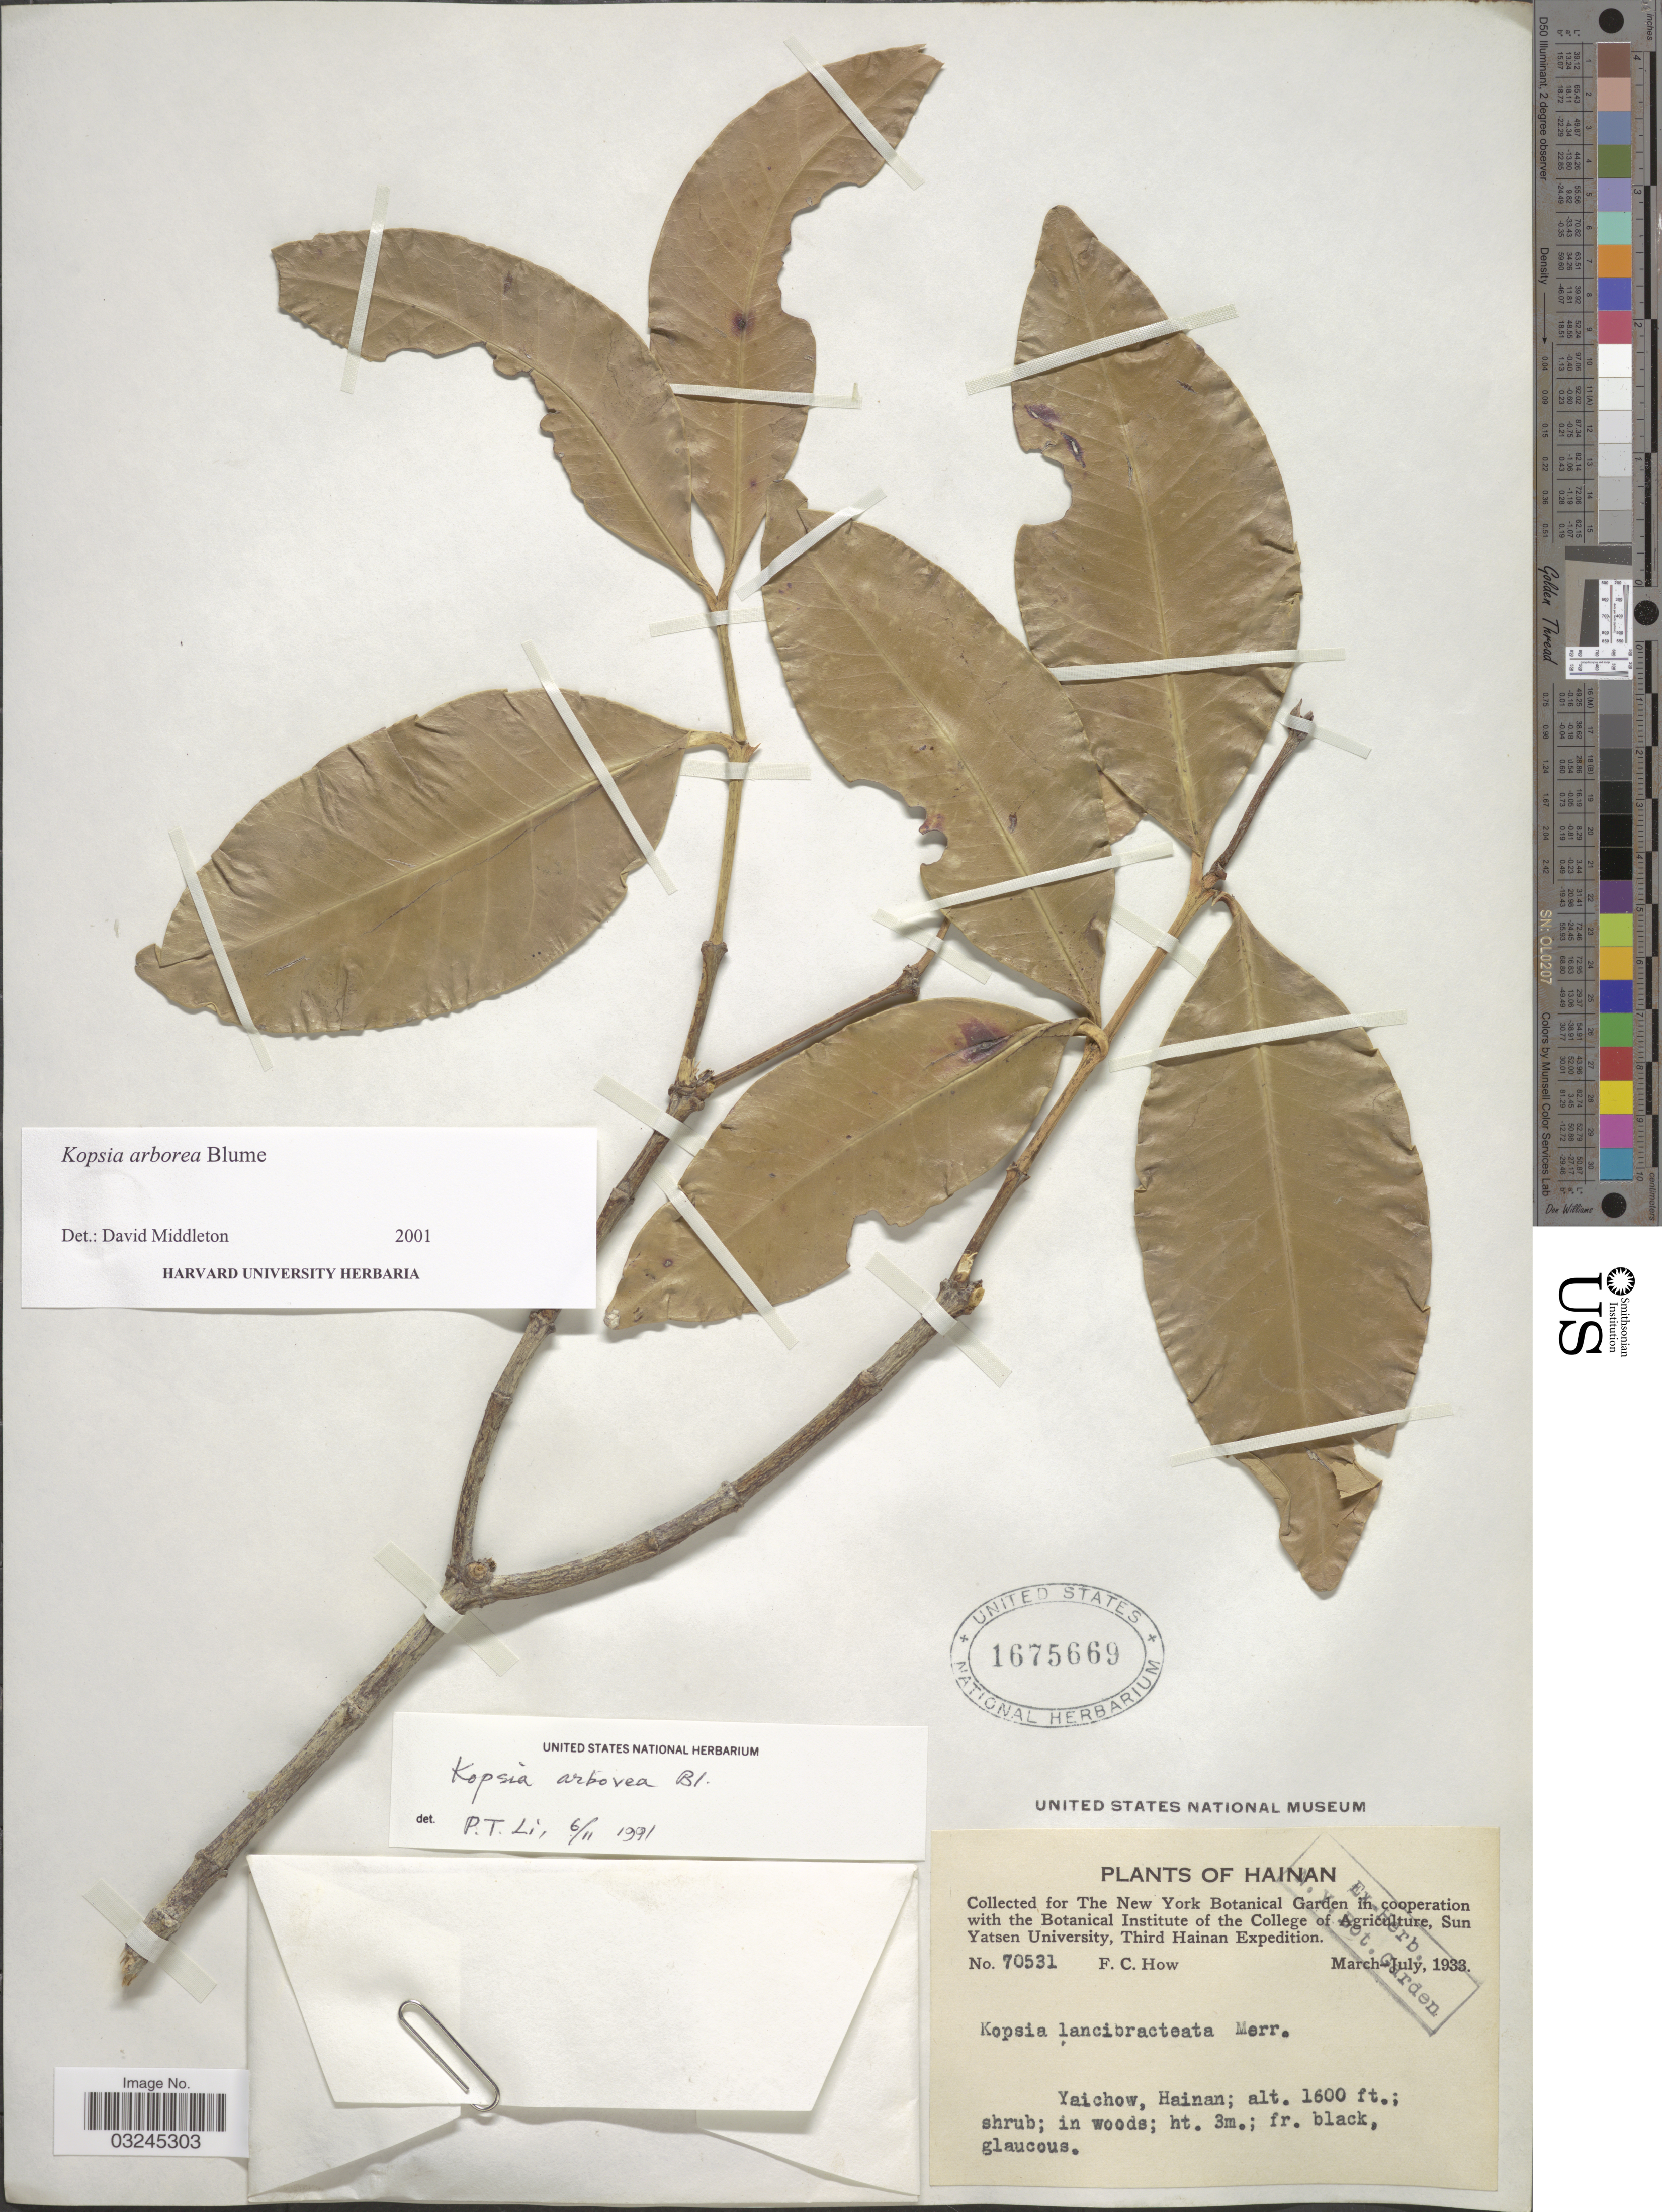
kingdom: Plantae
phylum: Tracheophyta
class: Magnoliopsida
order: Gentianales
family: Apocynaceae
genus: Kopsia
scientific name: Kopsia arborea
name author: Blume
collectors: F. C. How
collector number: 70531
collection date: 1933-03/1933-07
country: China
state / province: Hainan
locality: Yaichow.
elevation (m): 488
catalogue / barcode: US 1675669